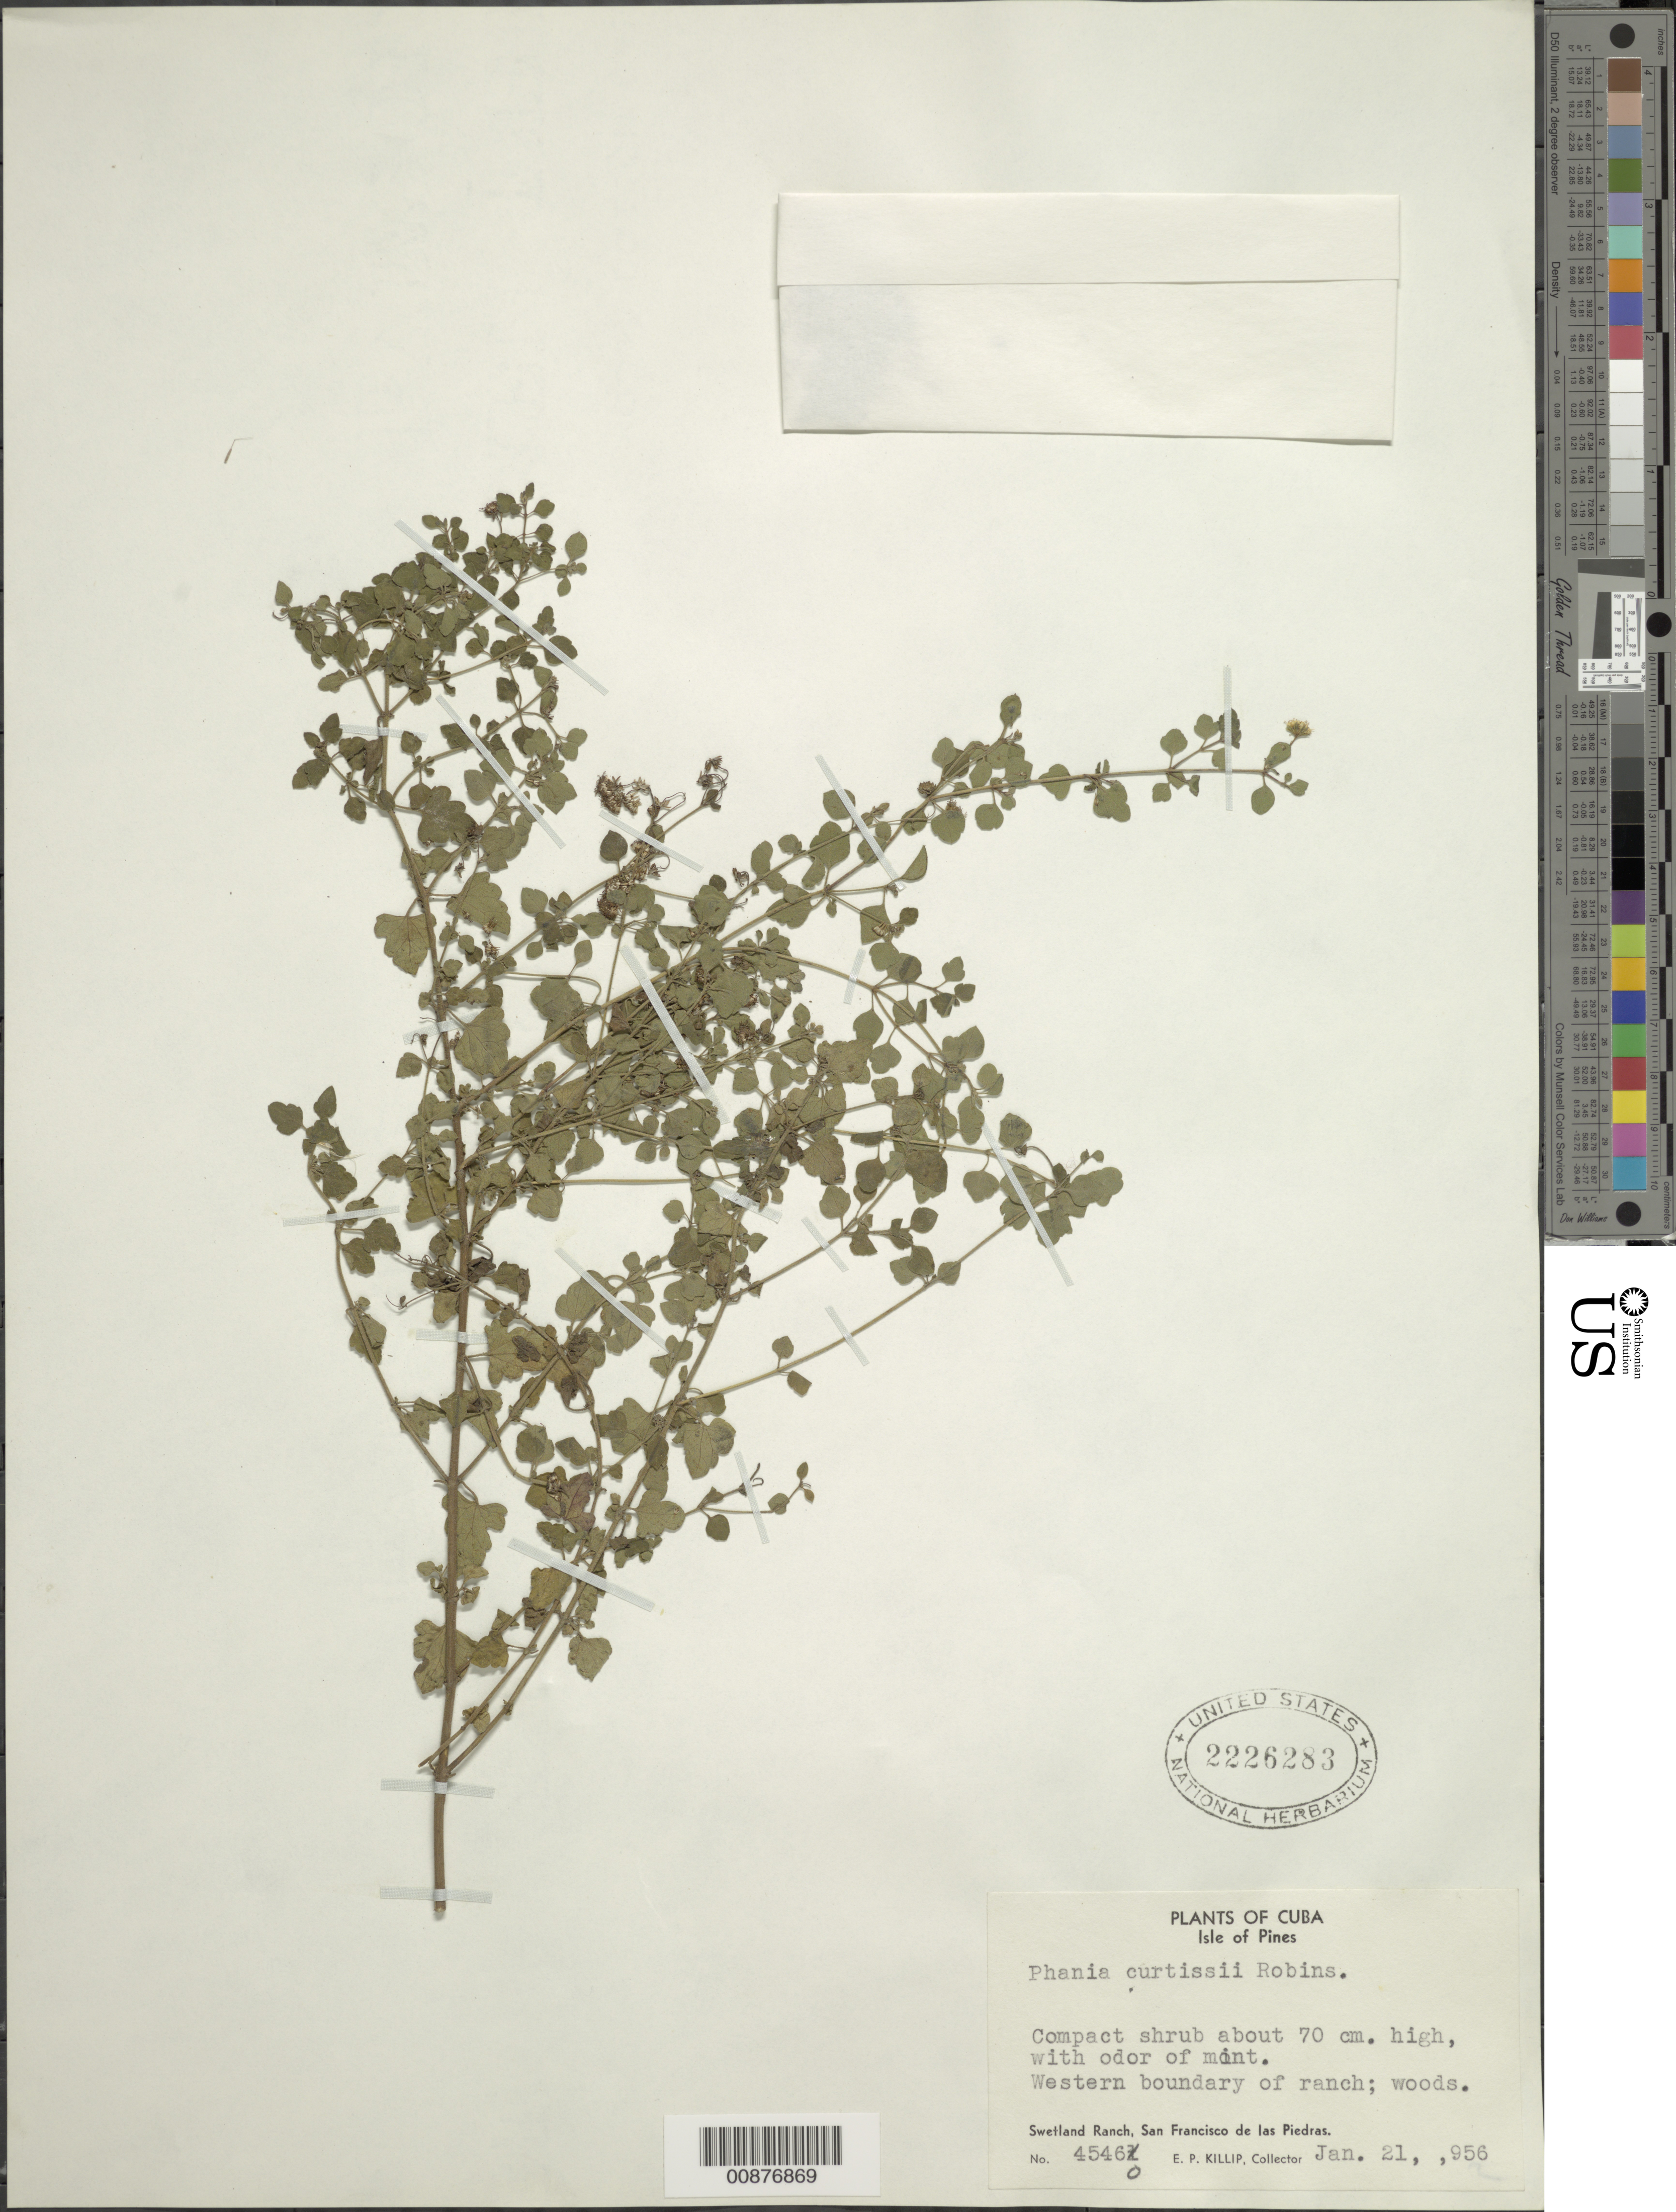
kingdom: Plantae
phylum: Tracheophyta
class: Magnoliopsida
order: Asterales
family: Asteraceae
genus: Phania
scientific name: Phania matricarioides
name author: (Spreng.) Griseb.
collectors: E. P. Killip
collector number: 45460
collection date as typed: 21 Jan 1956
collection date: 1956-01-21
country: Cuba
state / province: Isla de La Juventud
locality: Swetland Ranch, San Francisco de las Piedras. Western boundary of ranch.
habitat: Woods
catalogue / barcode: US 2226283